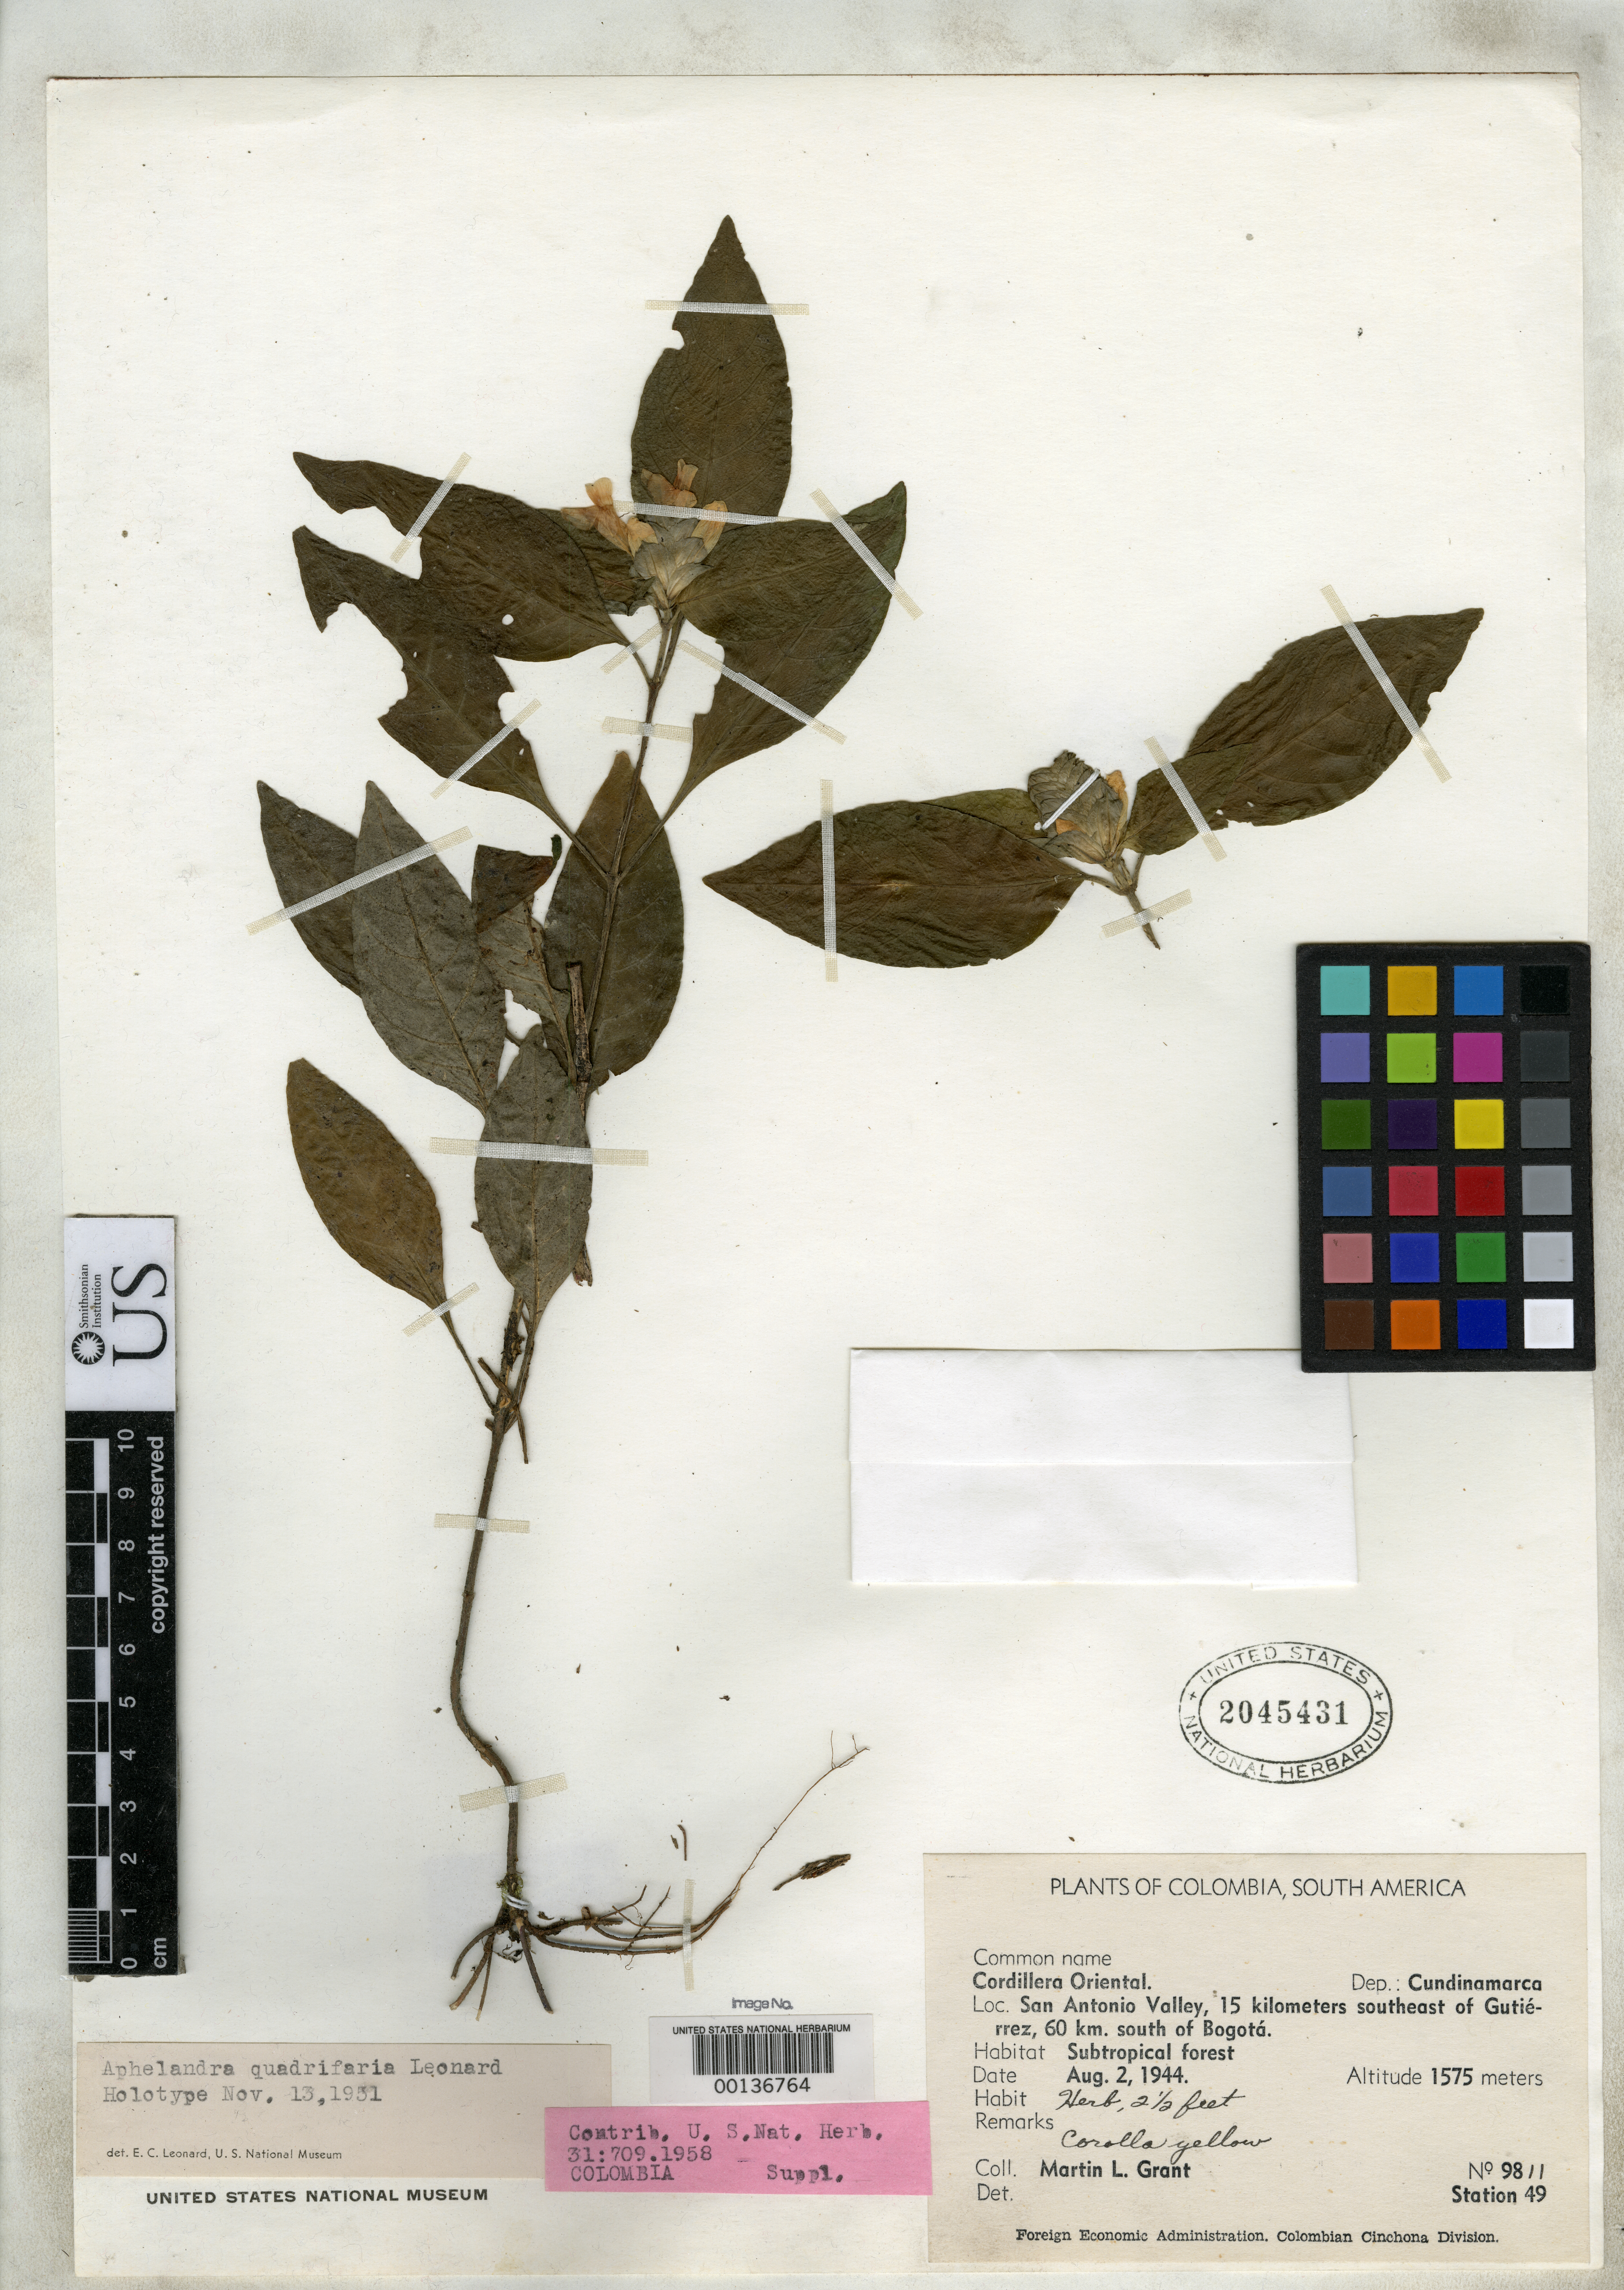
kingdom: Plantae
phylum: Tracheophyta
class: Magnoliopsida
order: Lamiales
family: Acanthaceae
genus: Aphelandra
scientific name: Aphelandra quadrifaria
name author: Leonard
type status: Holotype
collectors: M. L. Grant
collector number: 9811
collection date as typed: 02 Aug 1944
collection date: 1944-08-02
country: Colombia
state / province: Cundinamarca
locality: Cordillera Oriental, San a Bogota.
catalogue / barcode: US 2045431